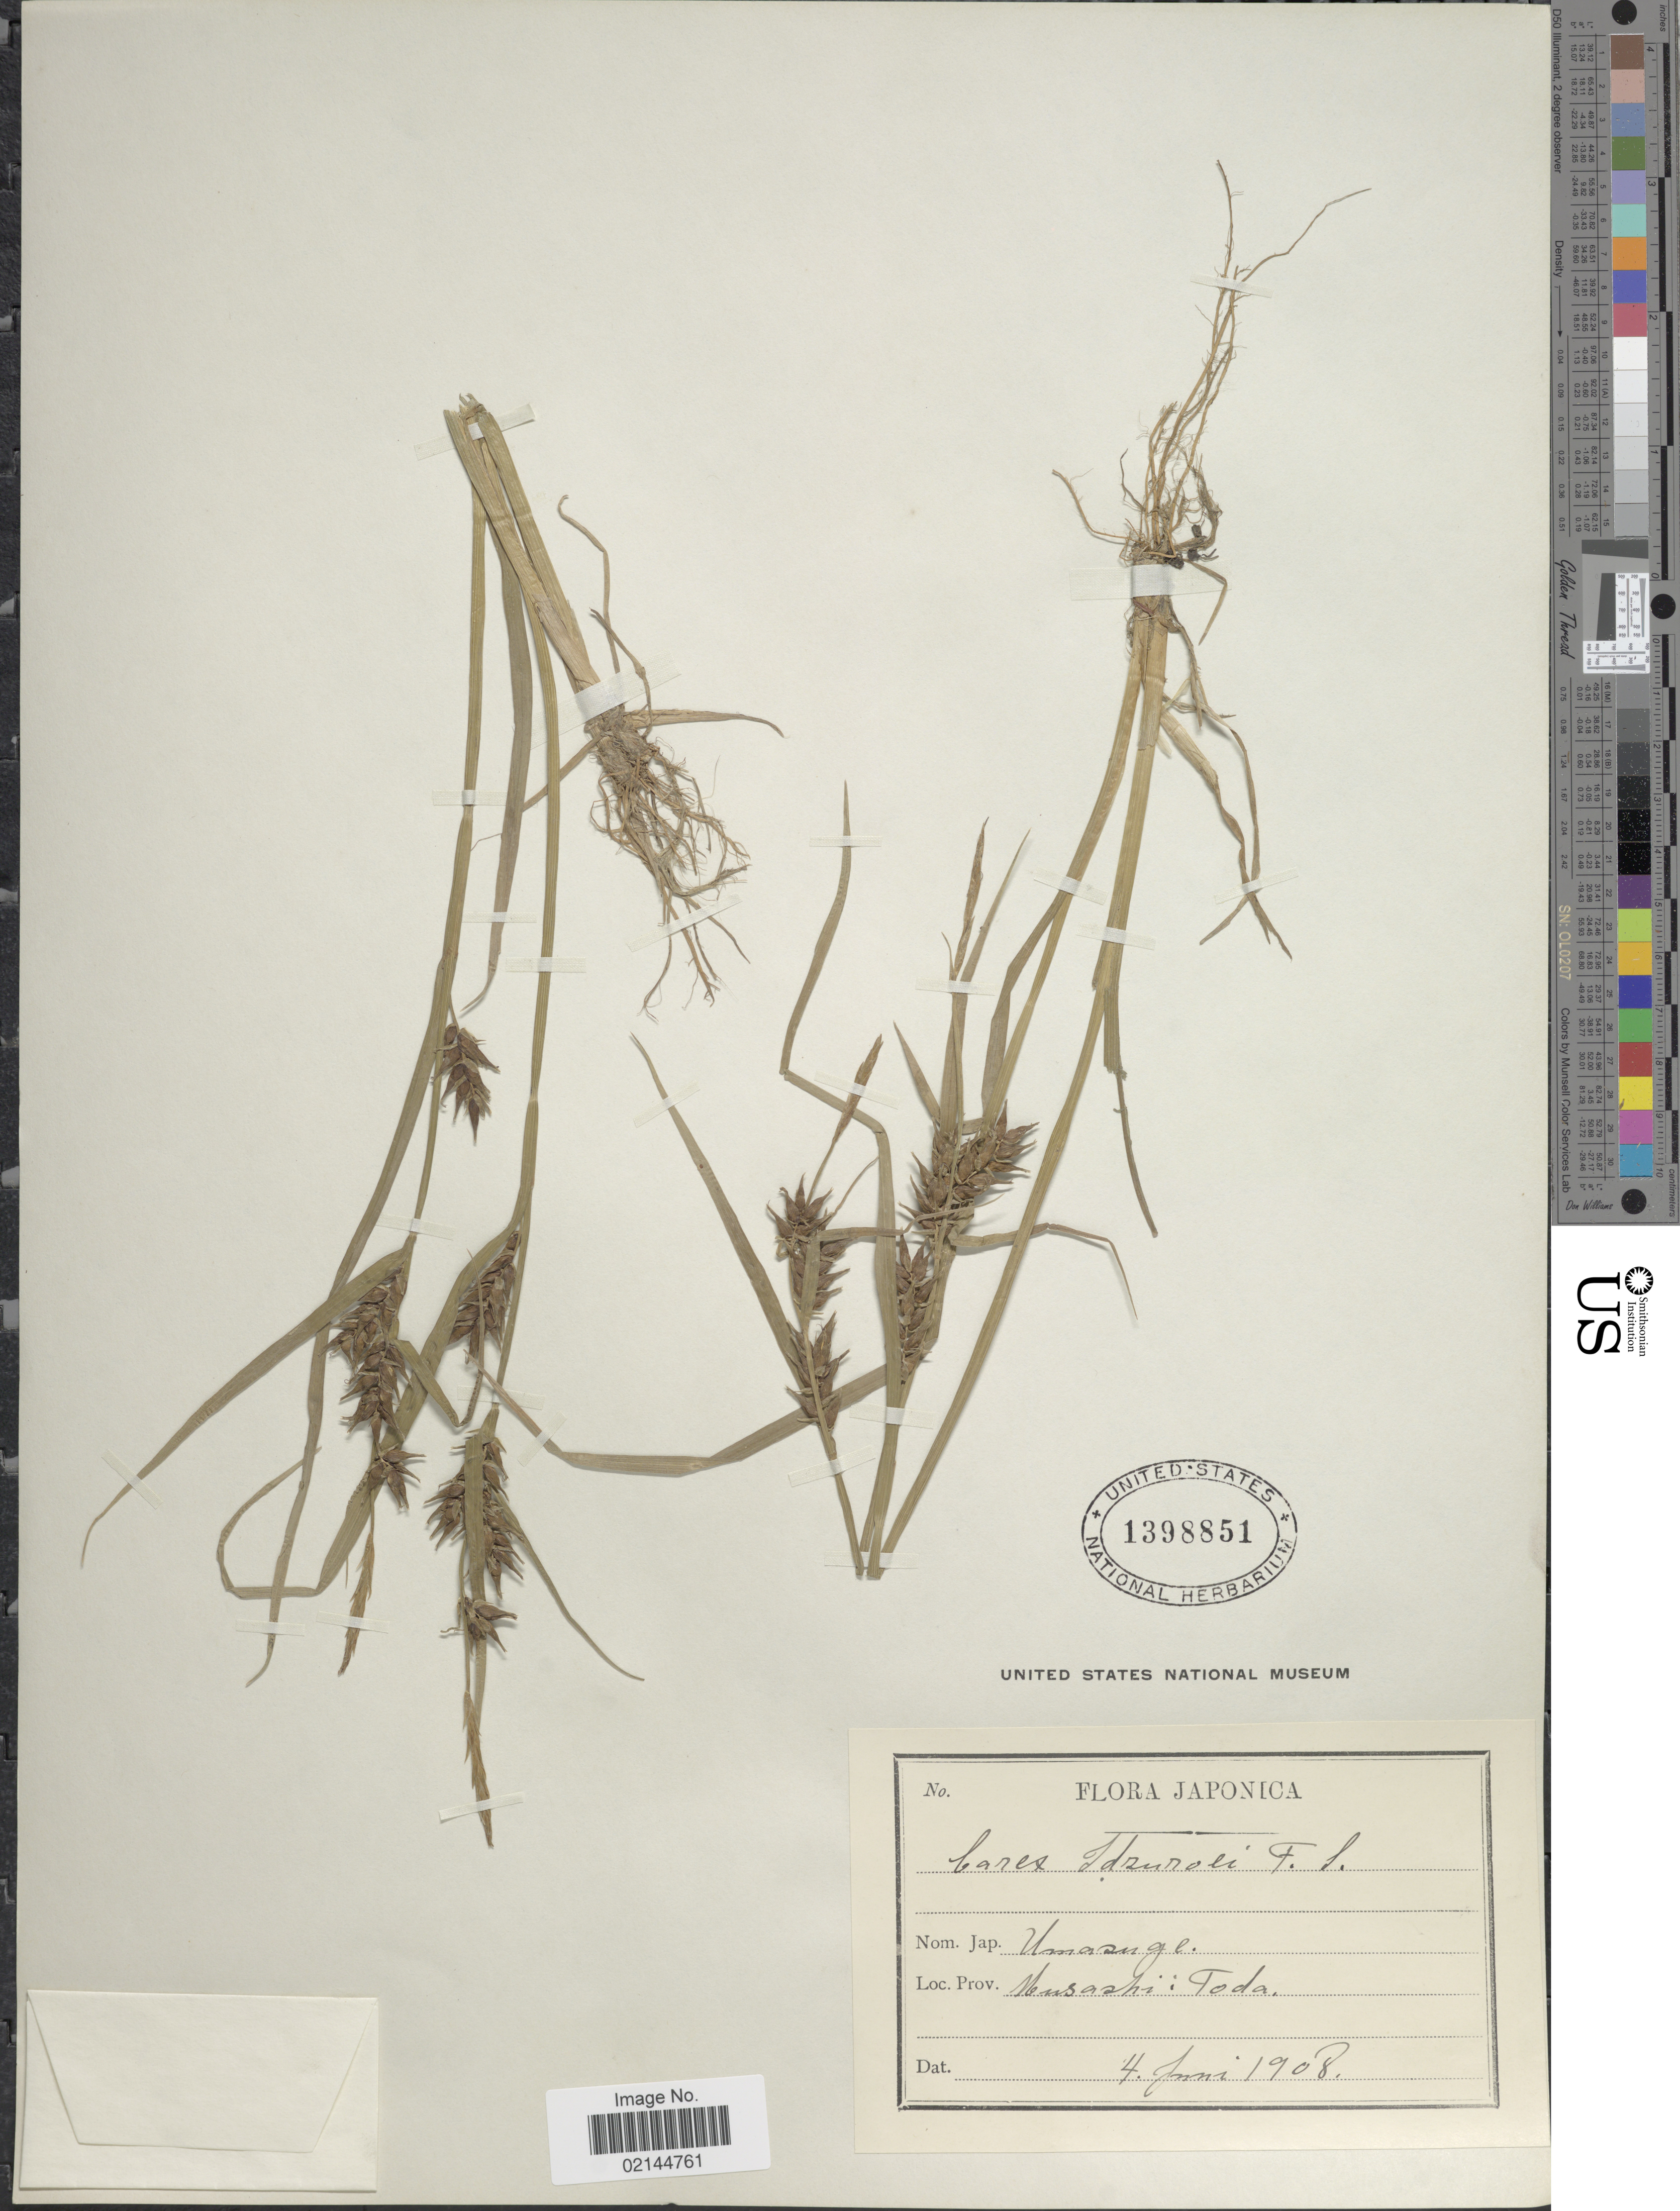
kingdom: Plantae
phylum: Tracheophyta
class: Liliopsida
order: Poales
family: Cyperaceae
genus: Carex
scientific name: Carex idzuroei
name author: Franch. & Sav.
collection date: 1908-06-04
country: Japan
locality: Musashi: Toda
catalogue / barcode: US 1398851